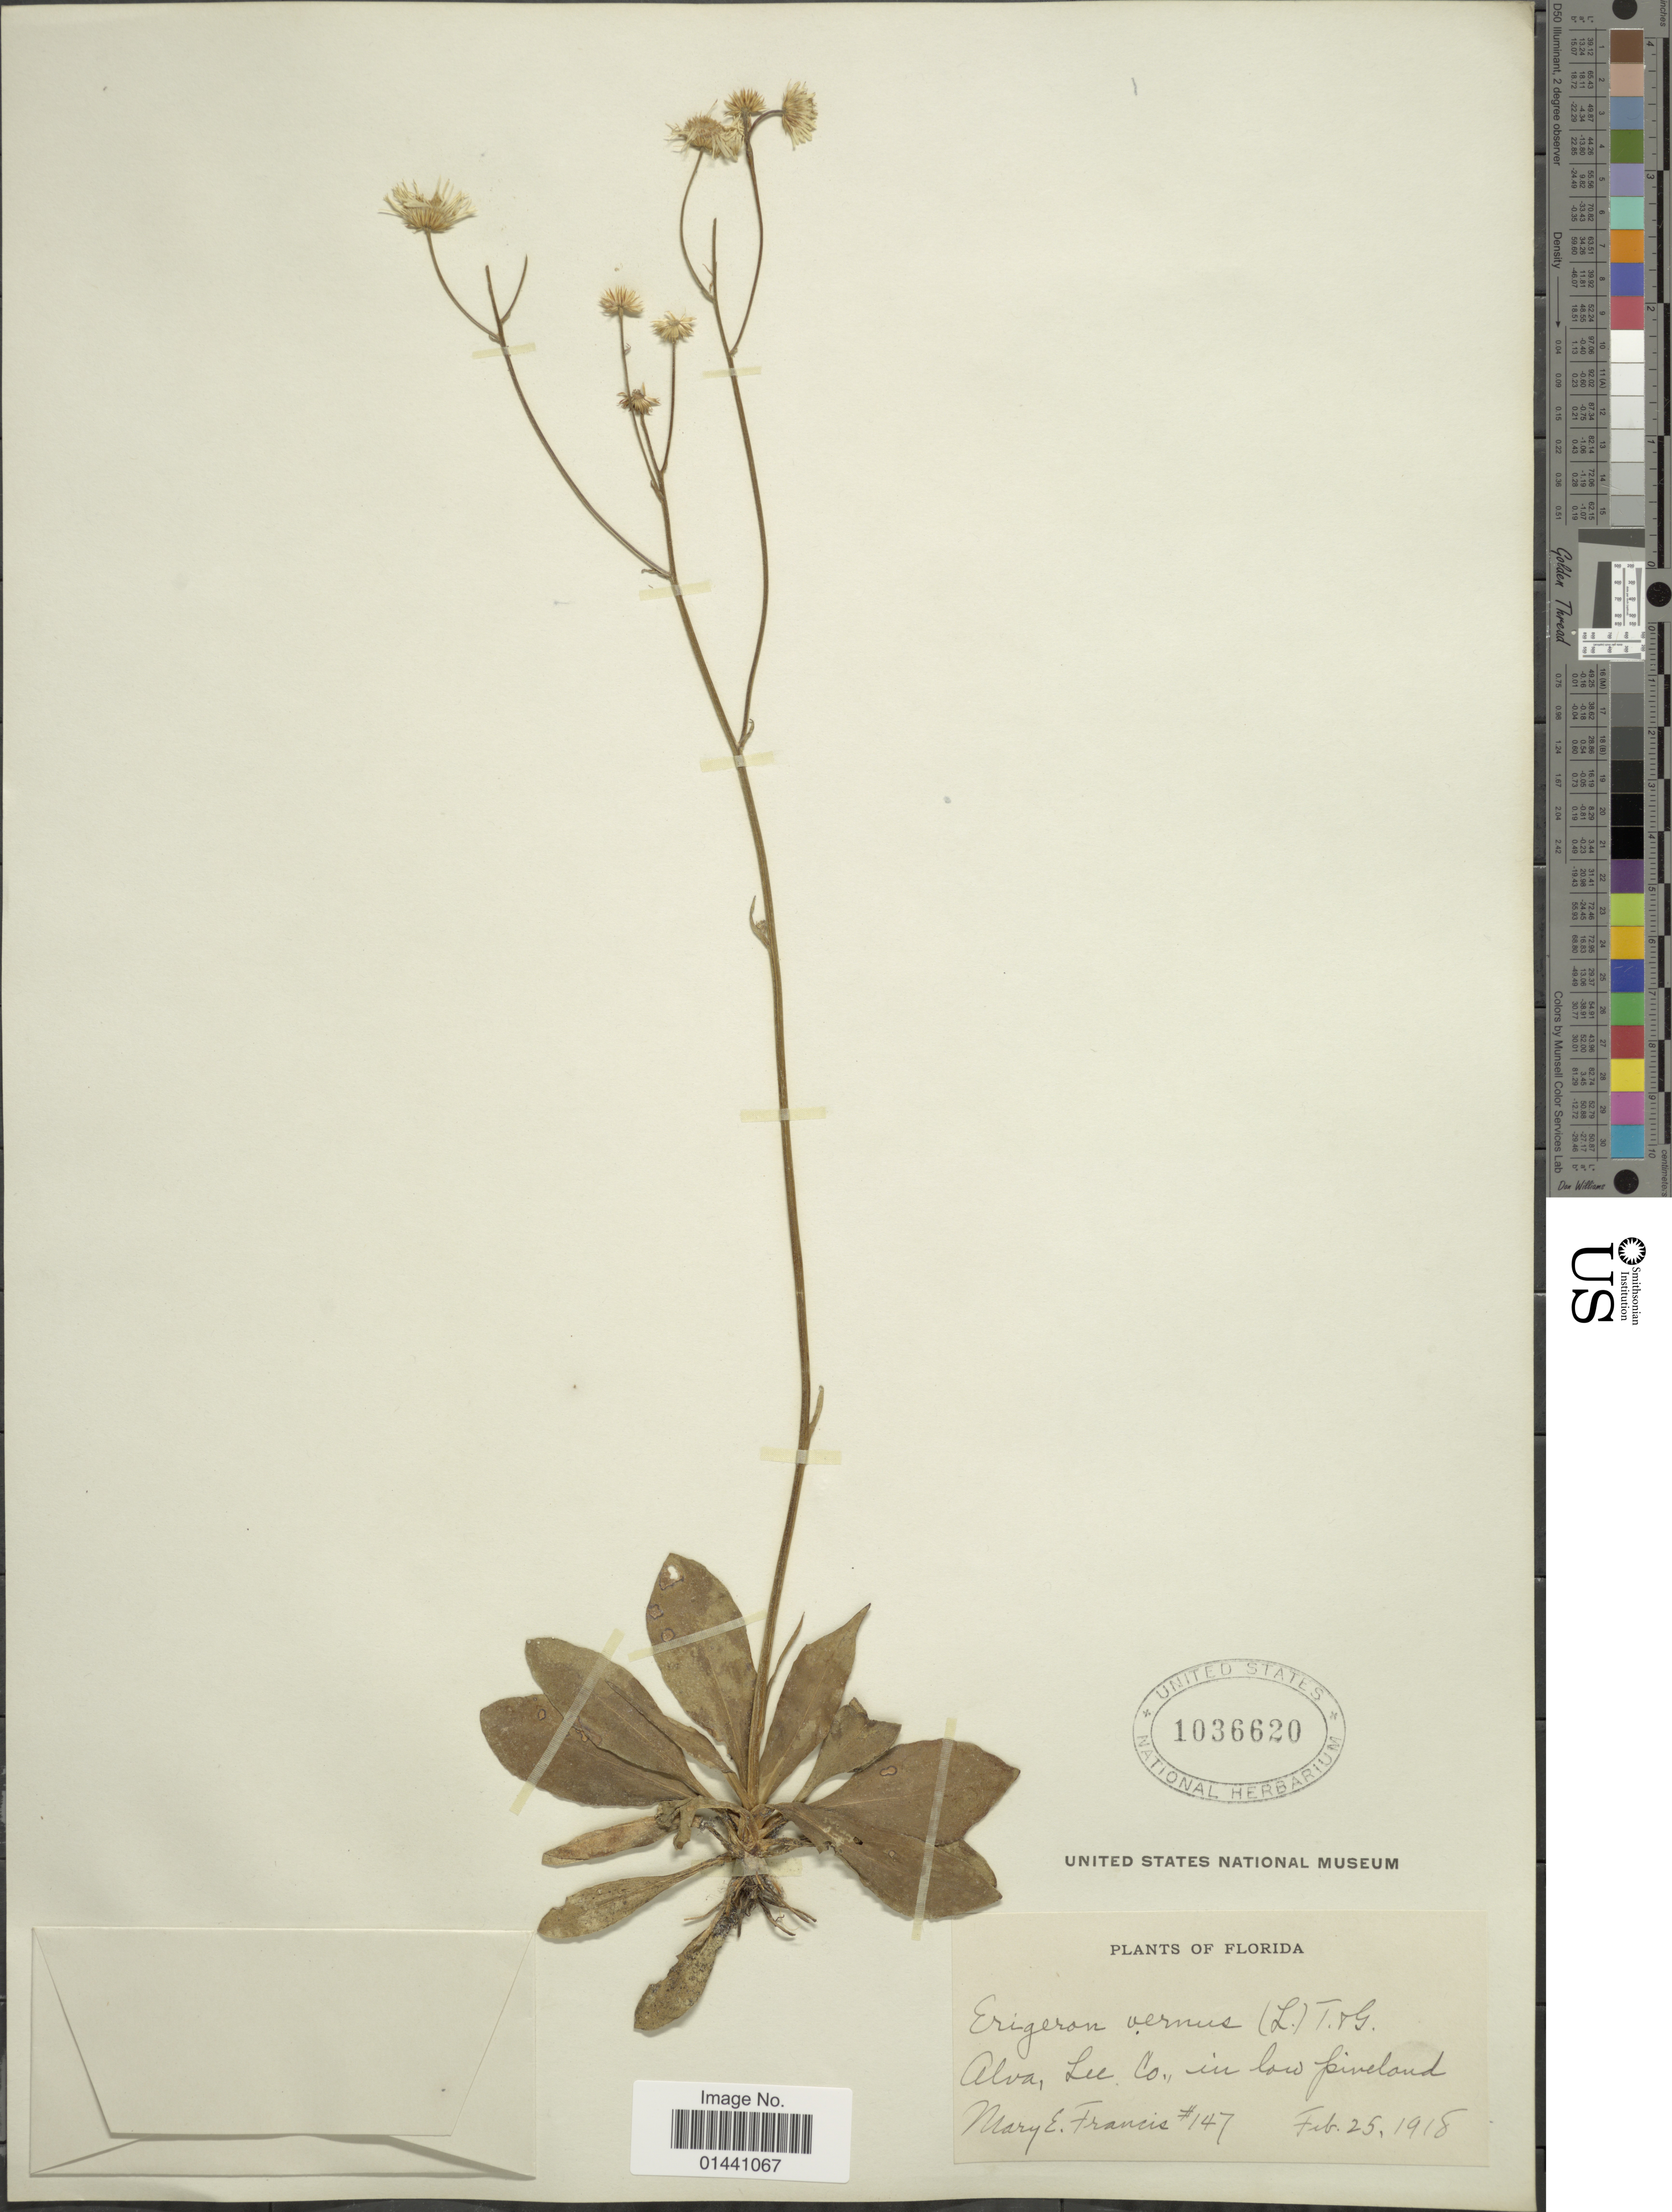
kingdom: Plantae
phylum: Tracheophyta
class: Magnoliopsida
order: Asterales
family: Asteraceae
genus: Erigeron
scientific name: Erigeron vernus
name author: (L.) Torr. & A. Gray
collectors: M. E. Francis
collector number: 147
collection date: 1918-02-25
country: United States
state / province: Florida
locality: Alva, Lee Co., in low pineland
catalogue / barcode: US 1036620